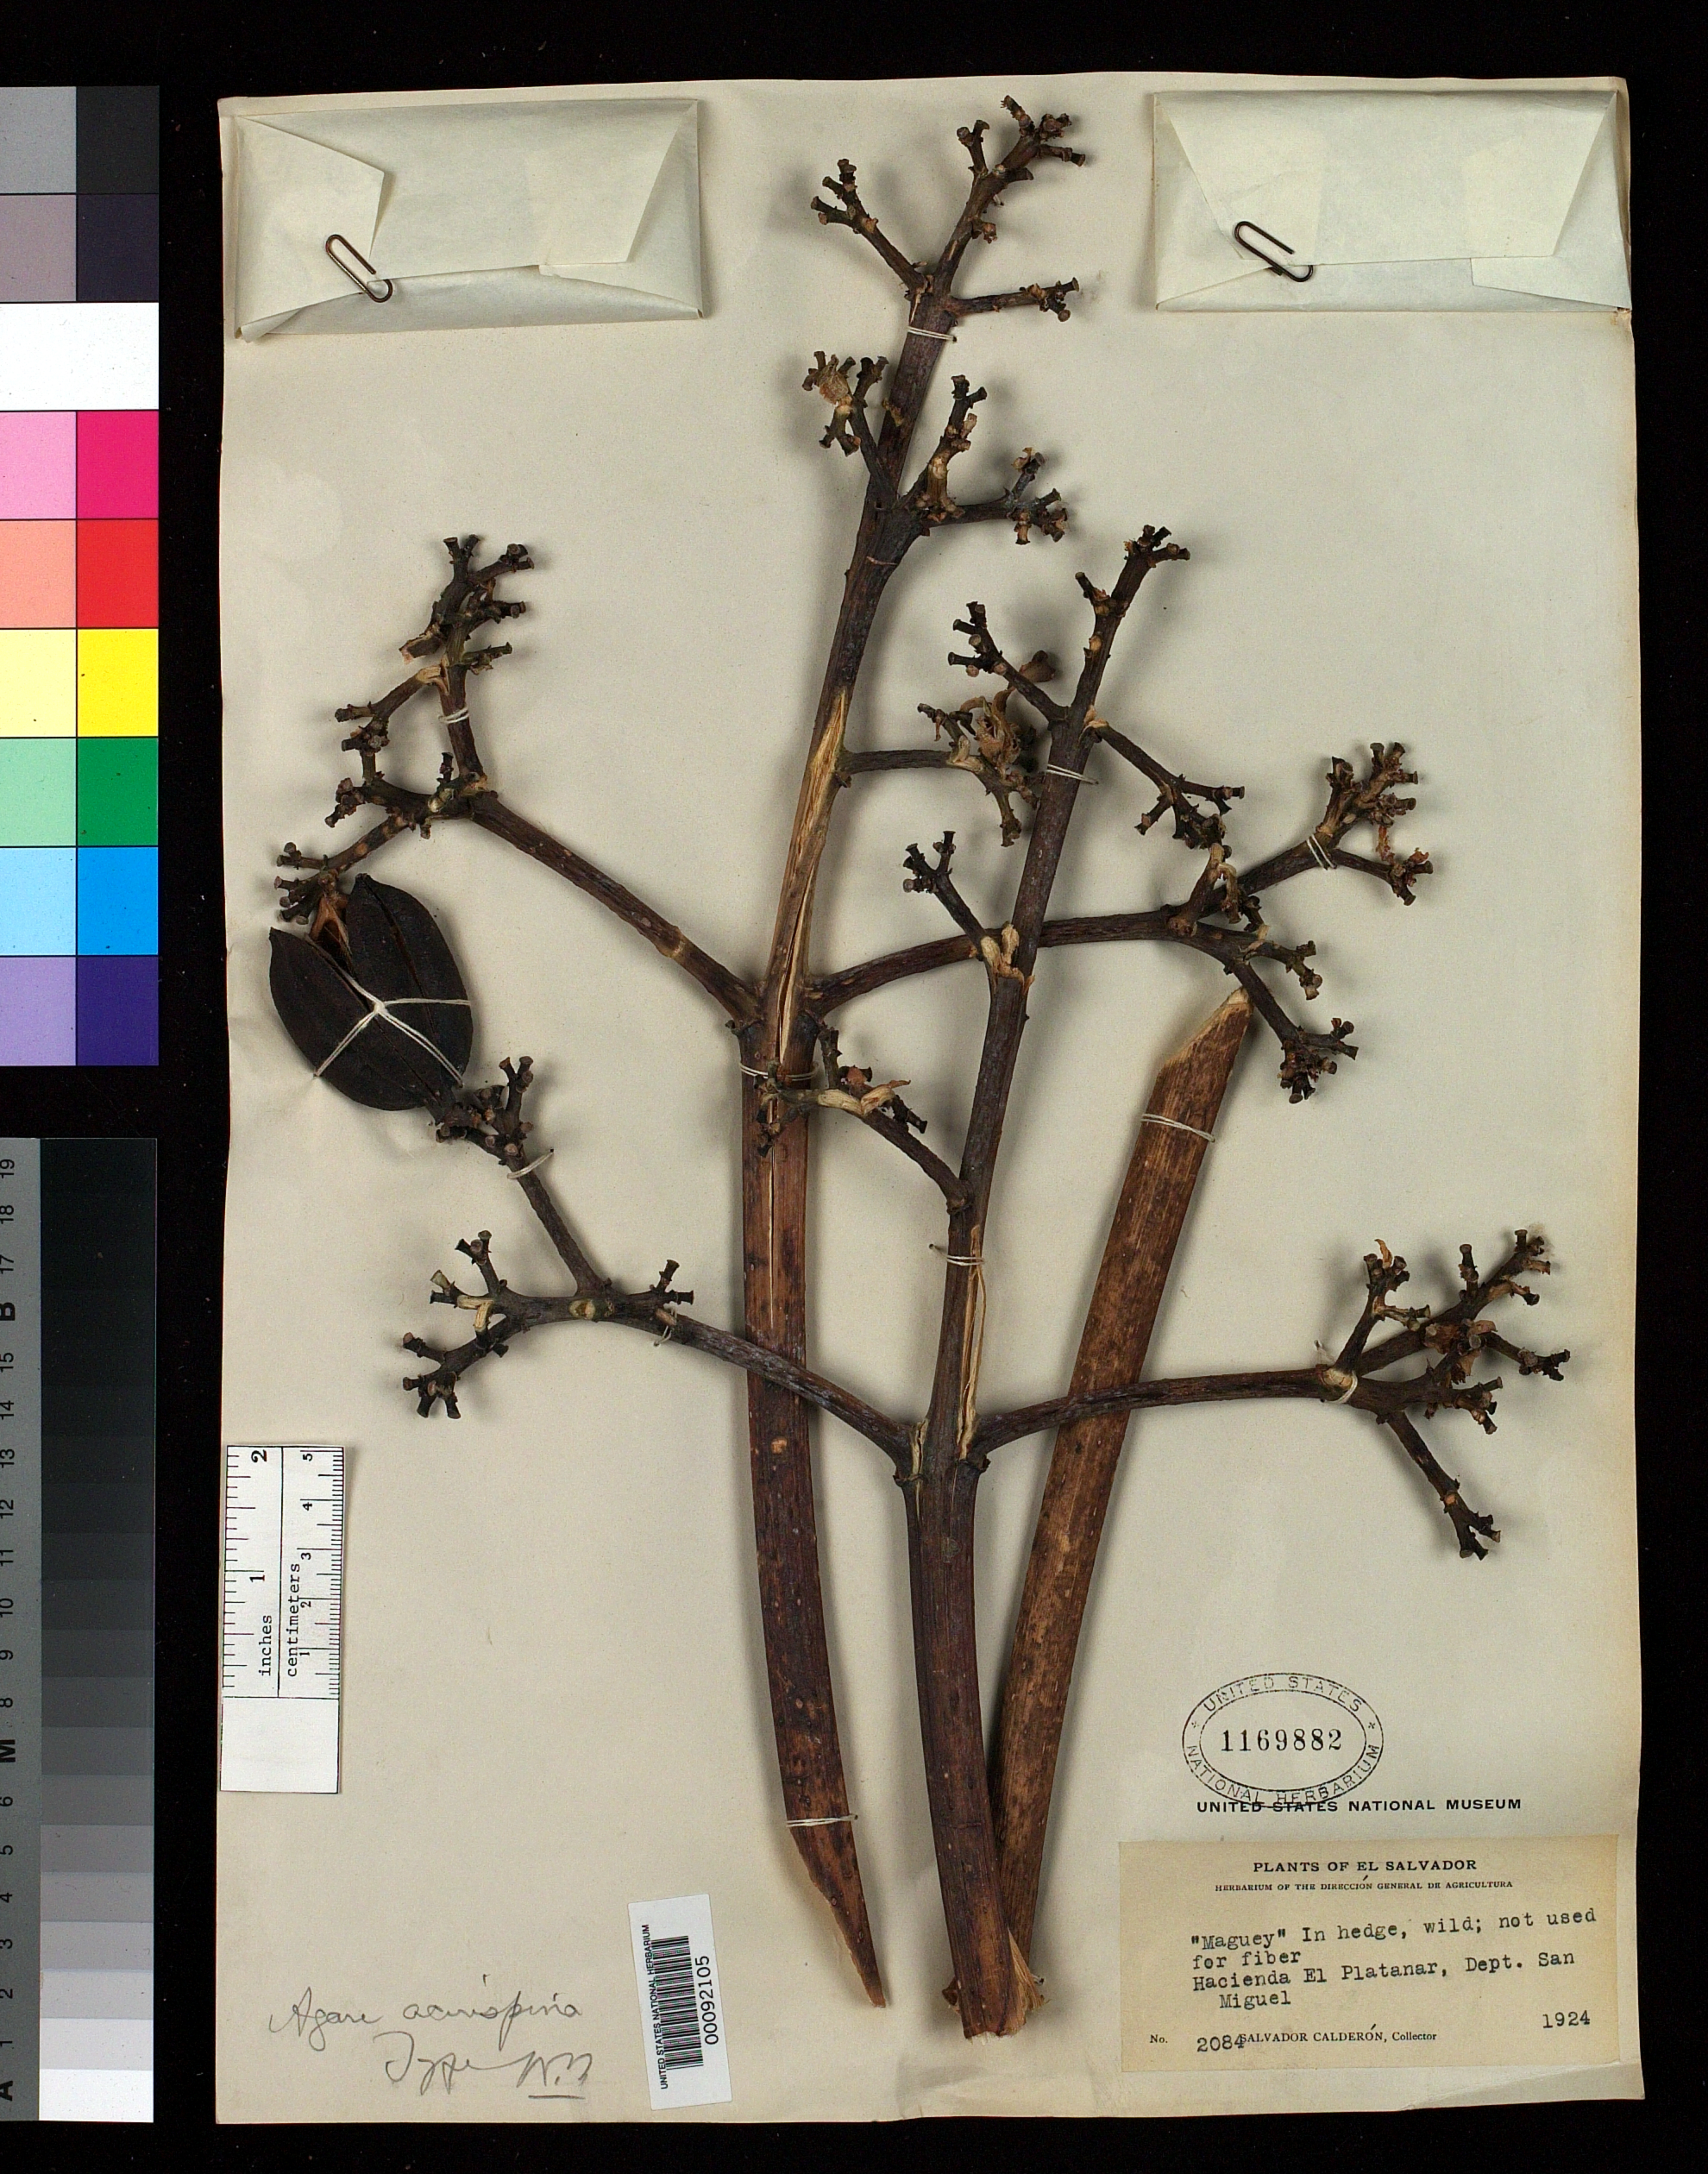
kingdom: Plantae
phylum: Tracheophyta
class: Liliopsida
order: Asparagales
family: Asparagaceae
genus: Agave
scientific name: Agave acuispina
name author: Trel.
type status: Type Collection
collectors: S. Calderón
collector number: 2084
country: El Salvador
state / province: San Miguel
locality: Hacienda El Platanar.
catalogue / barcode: US 1169882